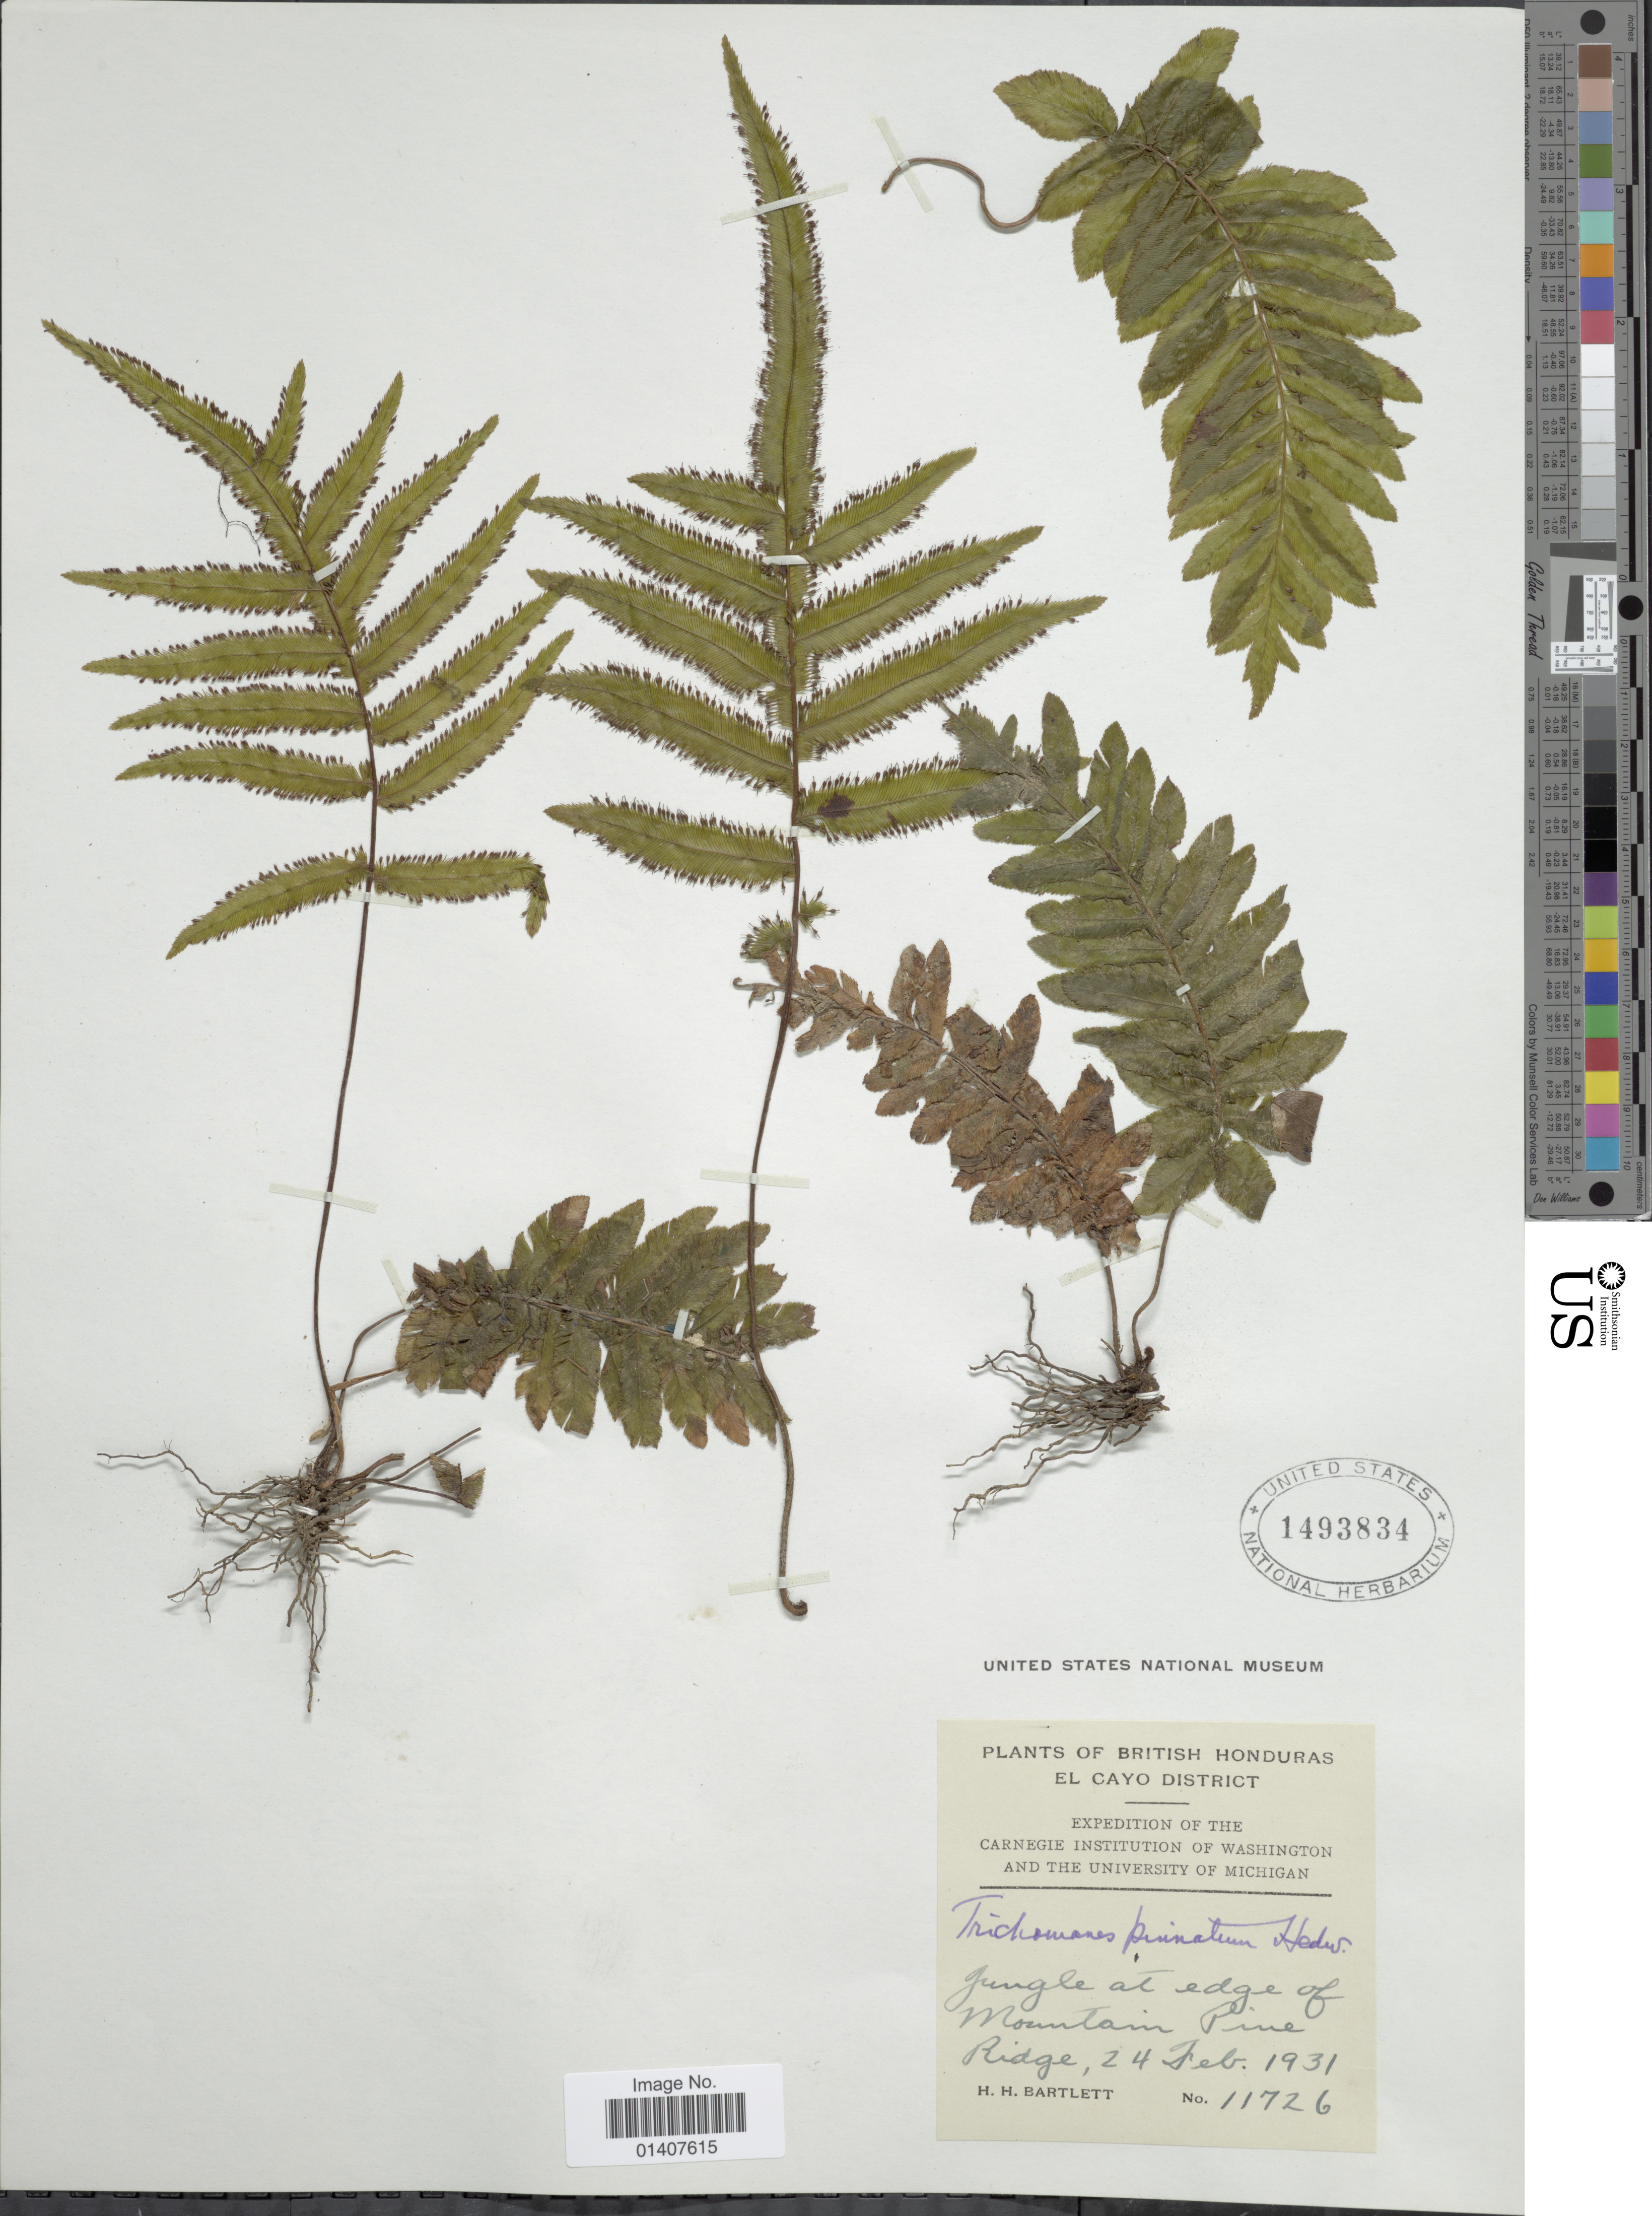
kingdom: Plantae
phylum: Tracheophyta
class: Polypodiopsida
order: Hymenophyllales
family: Hymenophyllaceae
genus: Trichomanes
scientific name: Trichomanes pinnatum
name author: Hedw.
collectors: H. H. Bartlett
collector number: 11726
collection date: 1931-02-24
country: Belize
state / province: Cayo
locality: El Cayo District, jungle at edge of Mountain Pine Ridge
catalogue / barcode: US 1493834